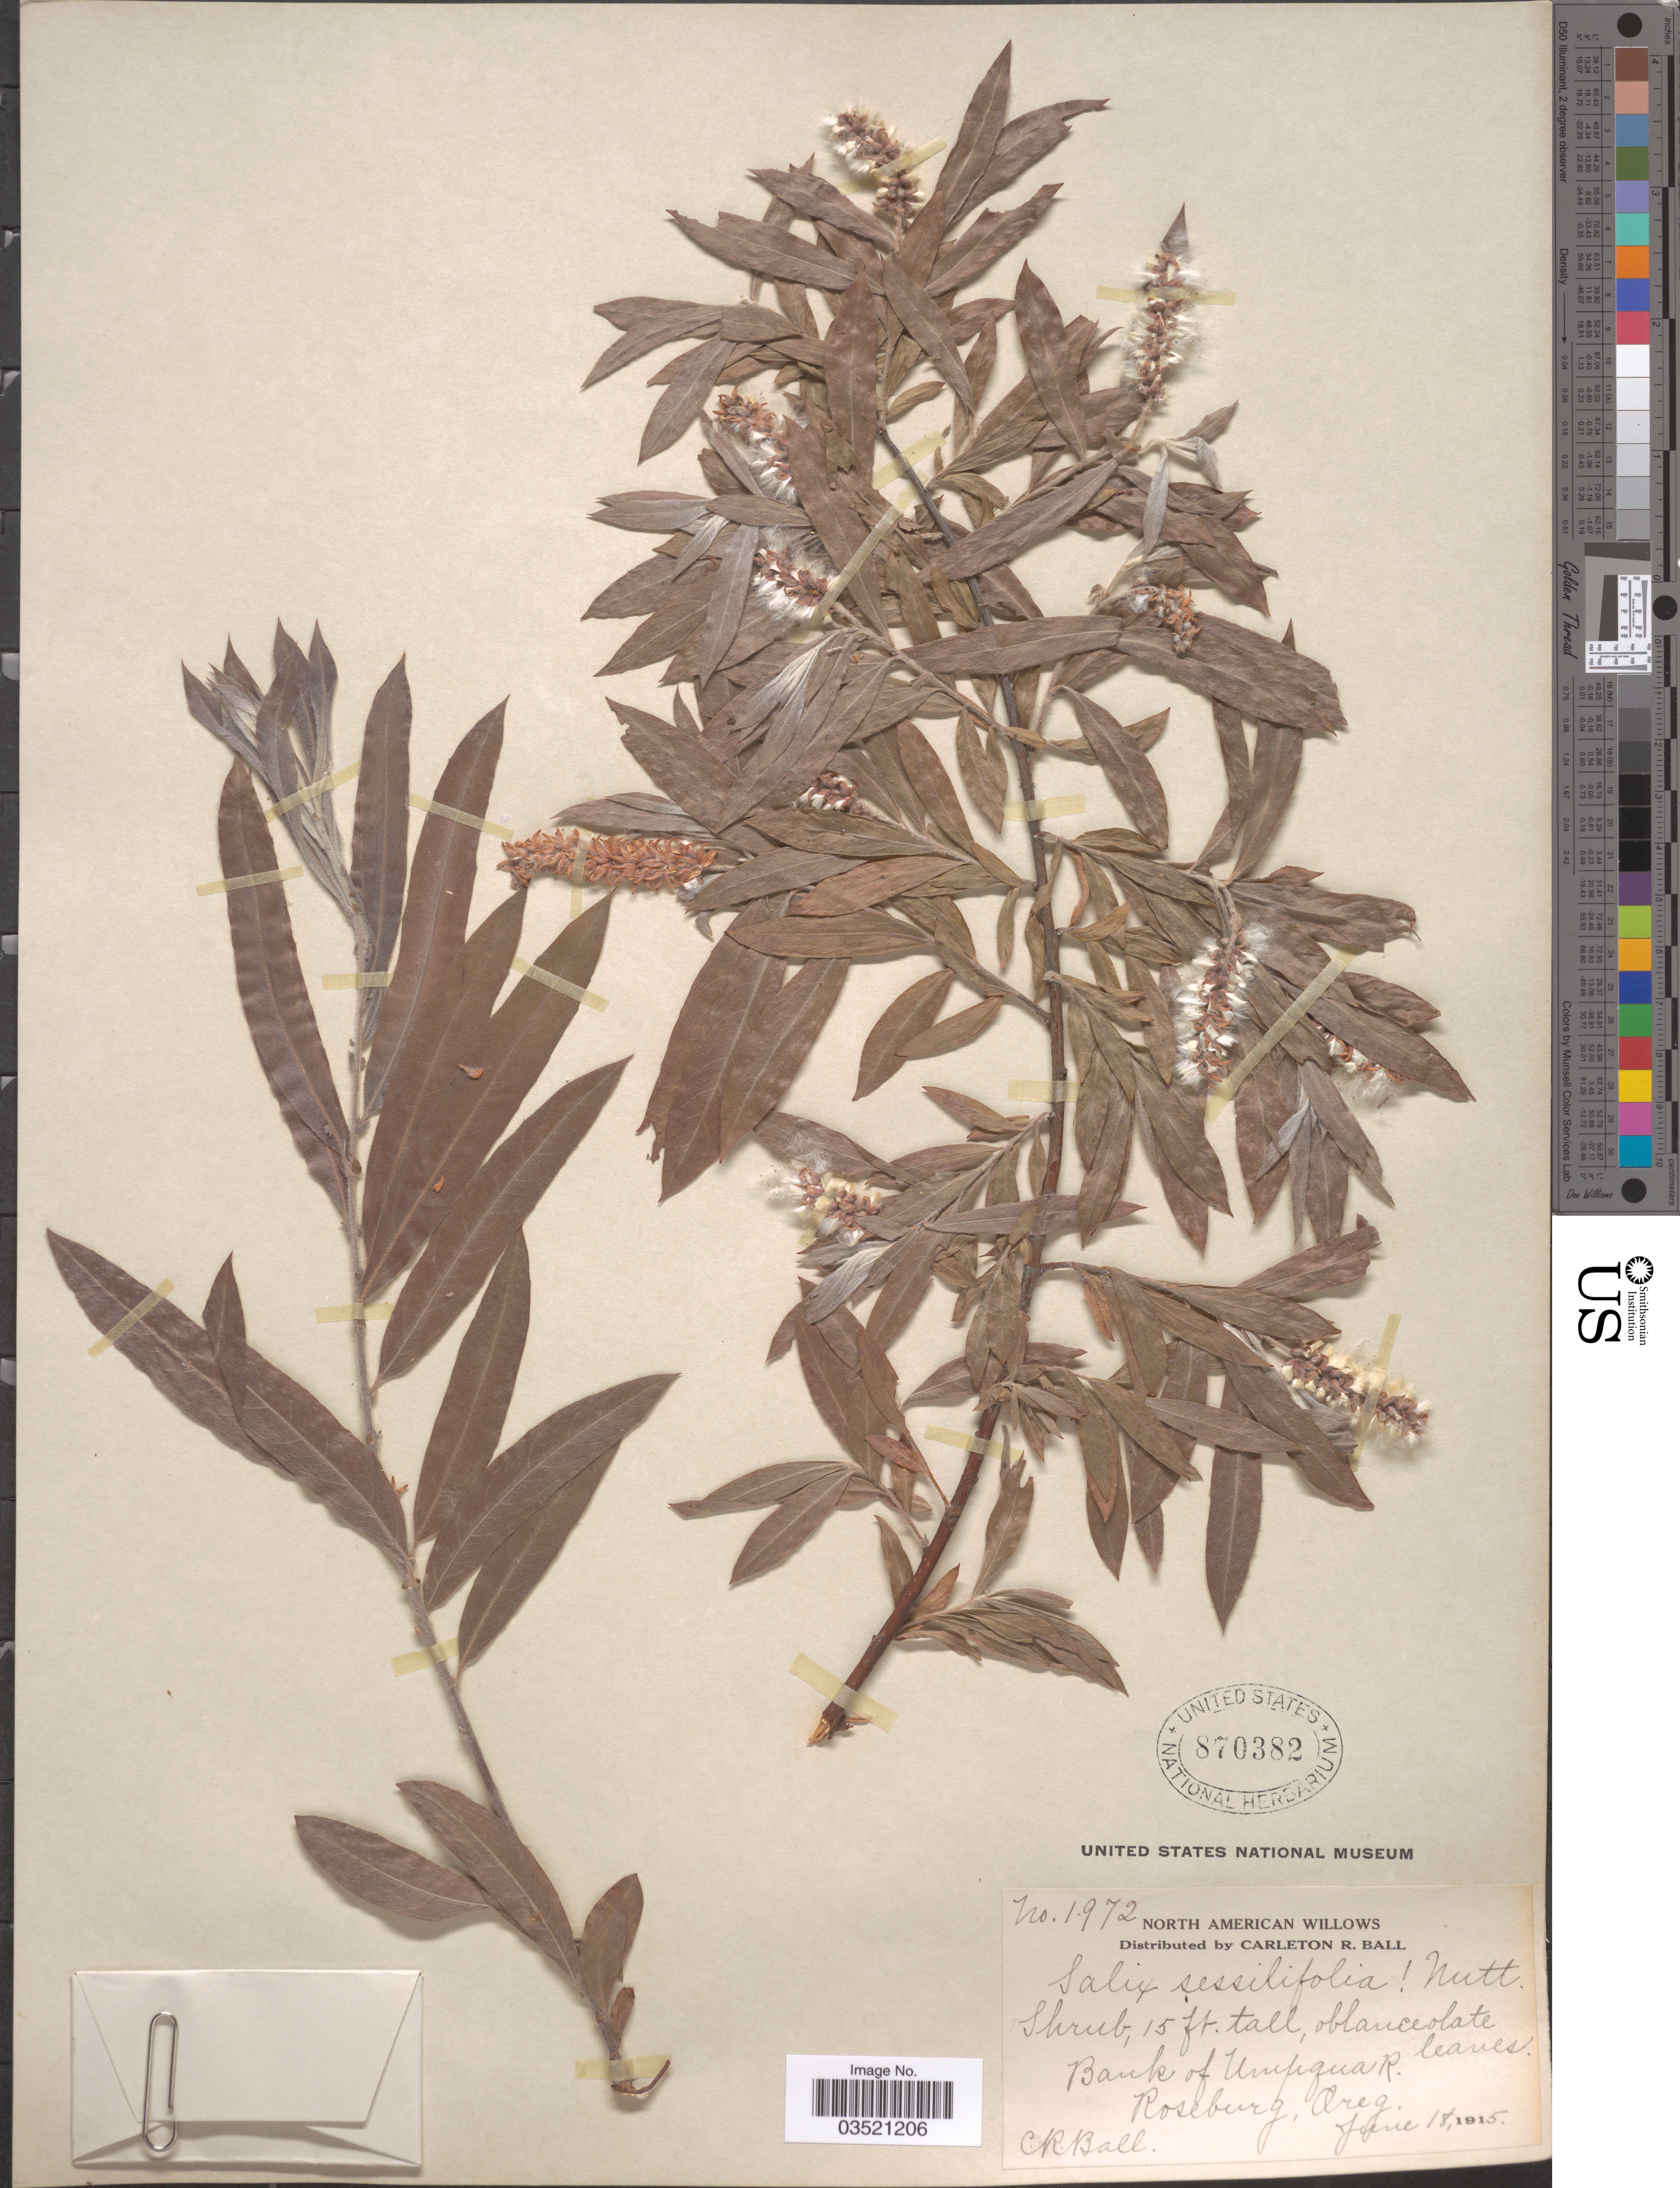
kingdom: Plantae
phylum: Tracheophyta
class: Magnoliopsida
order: Malpighiales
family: Salicaceae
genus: Salix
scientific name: Salix sessilifolia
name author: Nutt.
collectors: C. R. Ball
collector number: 1972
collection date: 1915-06-18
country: United States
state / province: Oregon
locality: Bank of Umpqua R. Roseburg.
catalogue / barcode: US 870382